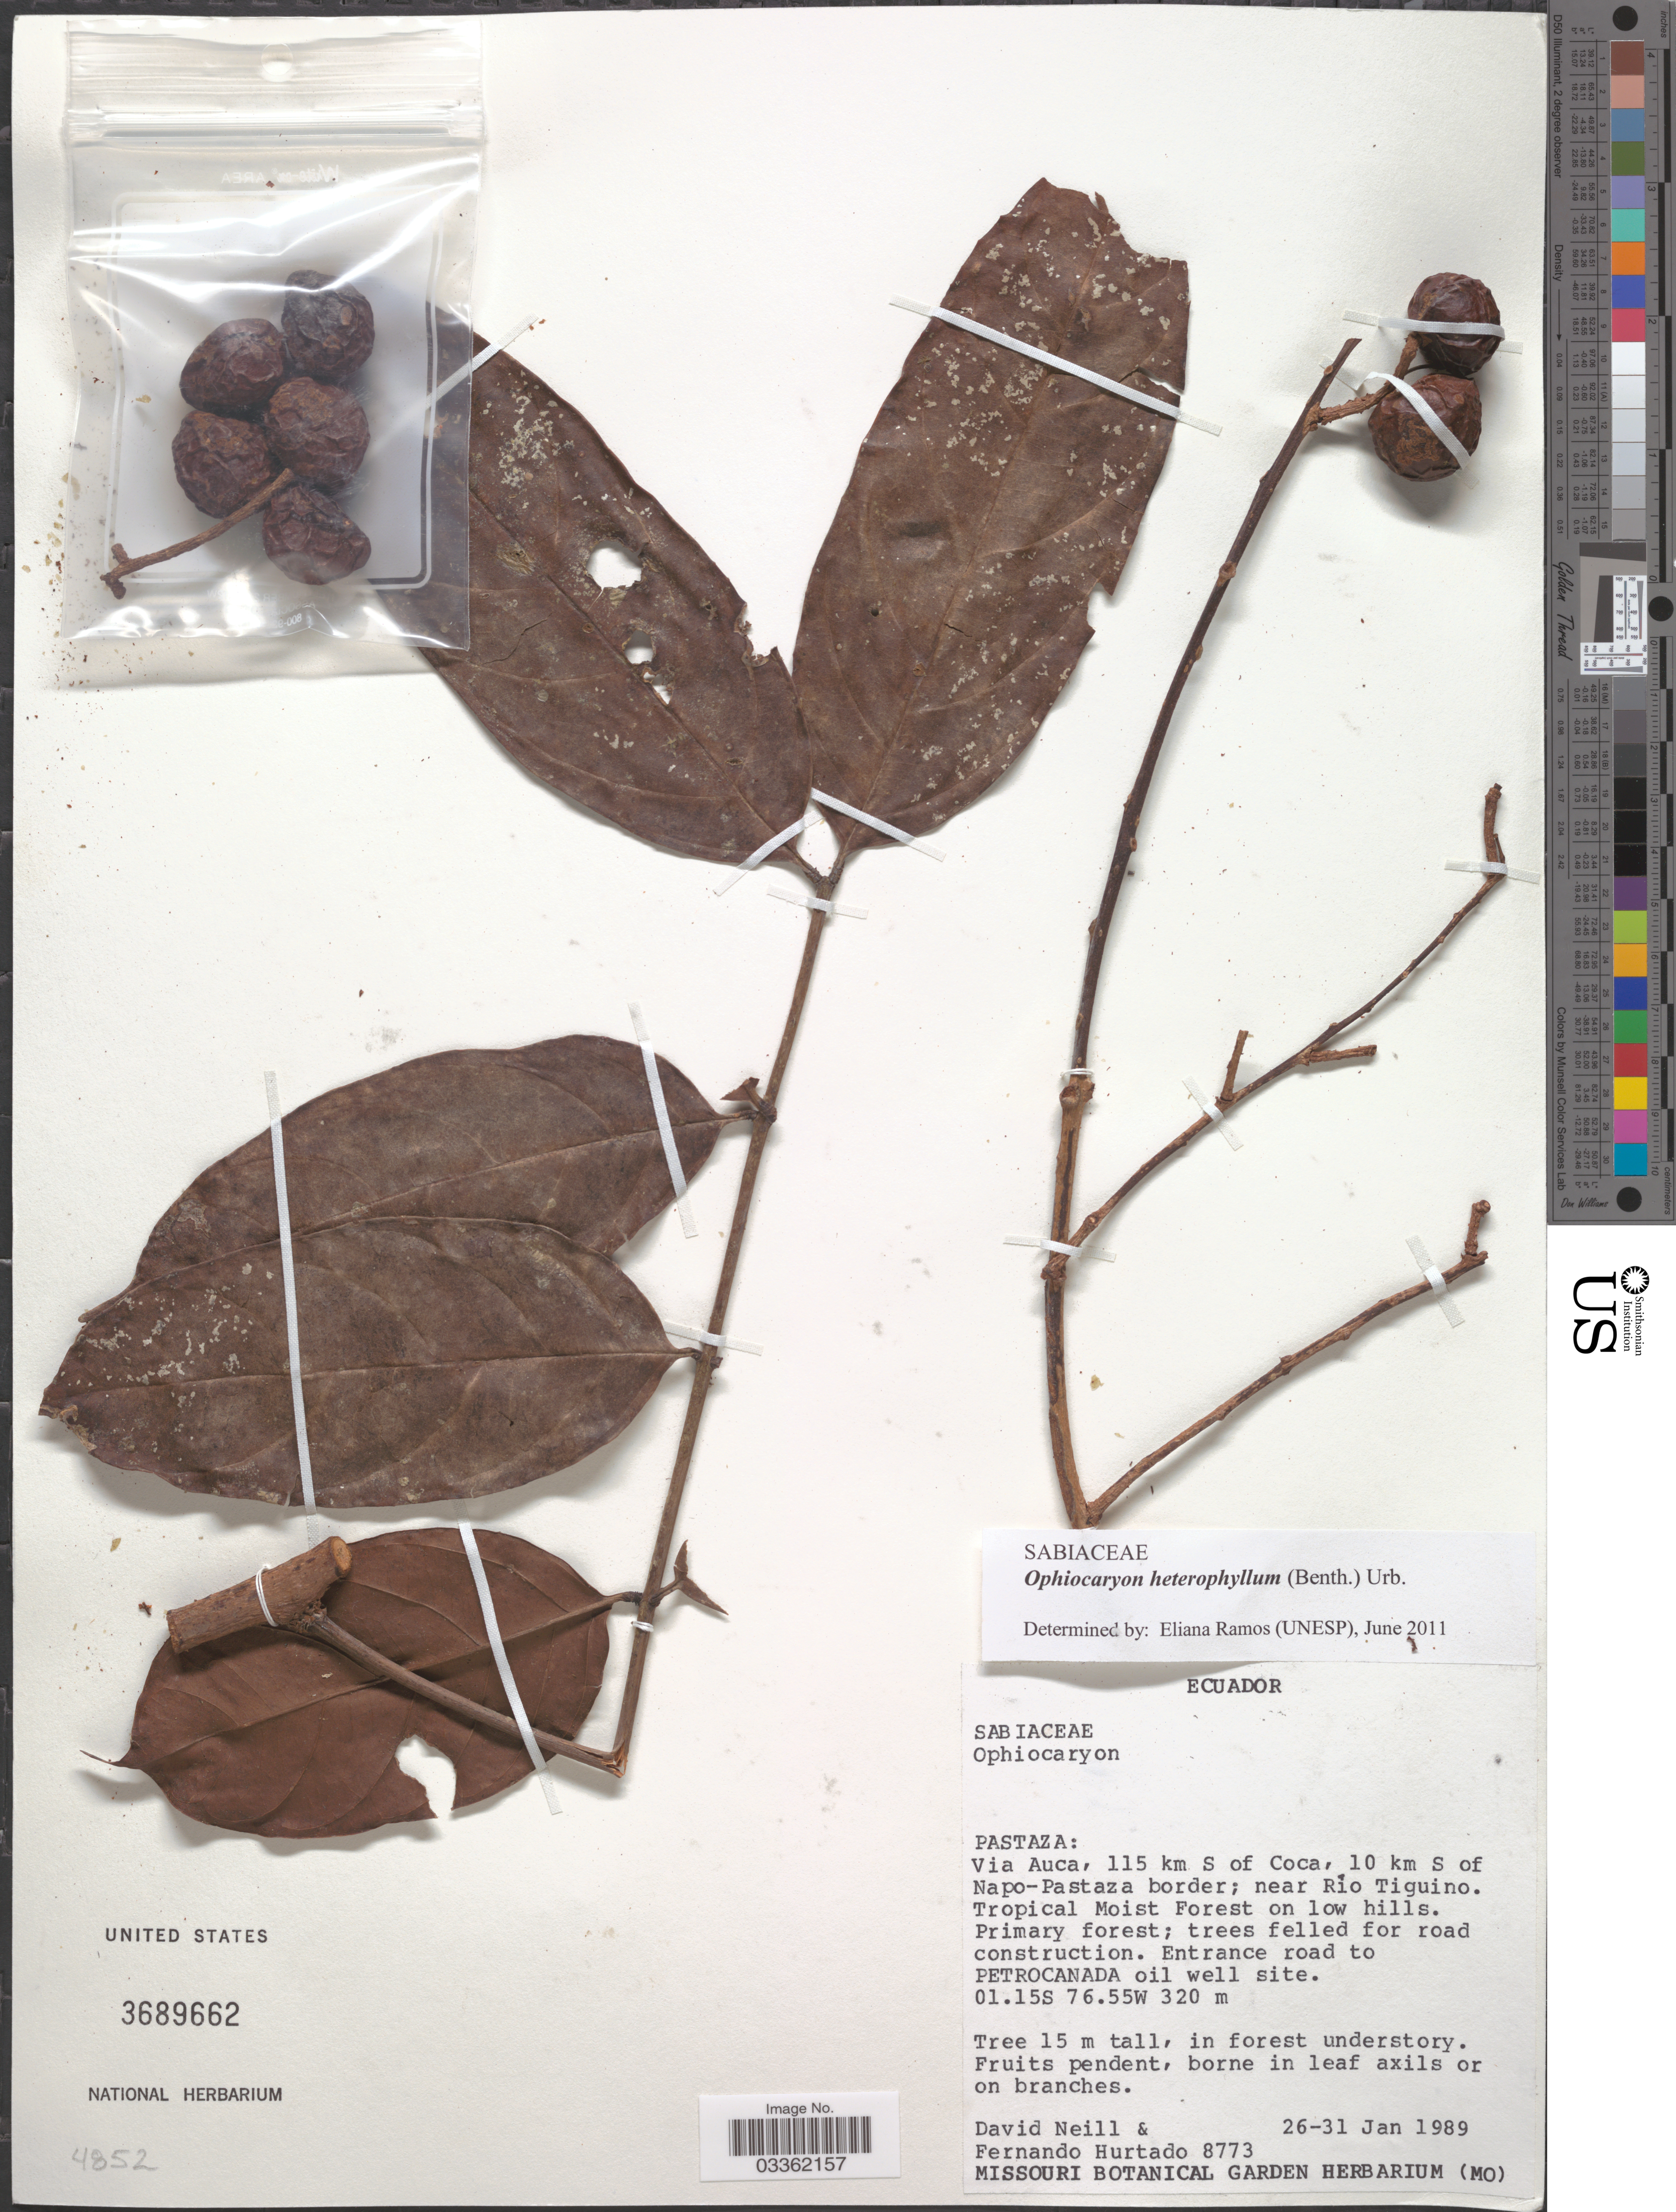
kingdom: Plantae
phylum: Tracheophyta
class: Magnoliopsida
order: Proteales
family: Sabiaceae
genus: Ophiocaryon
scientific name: Ophiocaryon heterophyllum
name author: (Benth.) Urb.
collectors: D. Neill & F. Hurtado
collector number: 8773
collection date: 1989-01-26/1989-01-31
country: Ecuador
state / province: Pastaza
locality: Via Auca, 115 km S of Coca, 10 km S of Napo-Pastaza border; near Río Tiguino. Entrance road to Petrocanada oil well site.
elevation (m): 320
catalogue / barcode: US 3689662